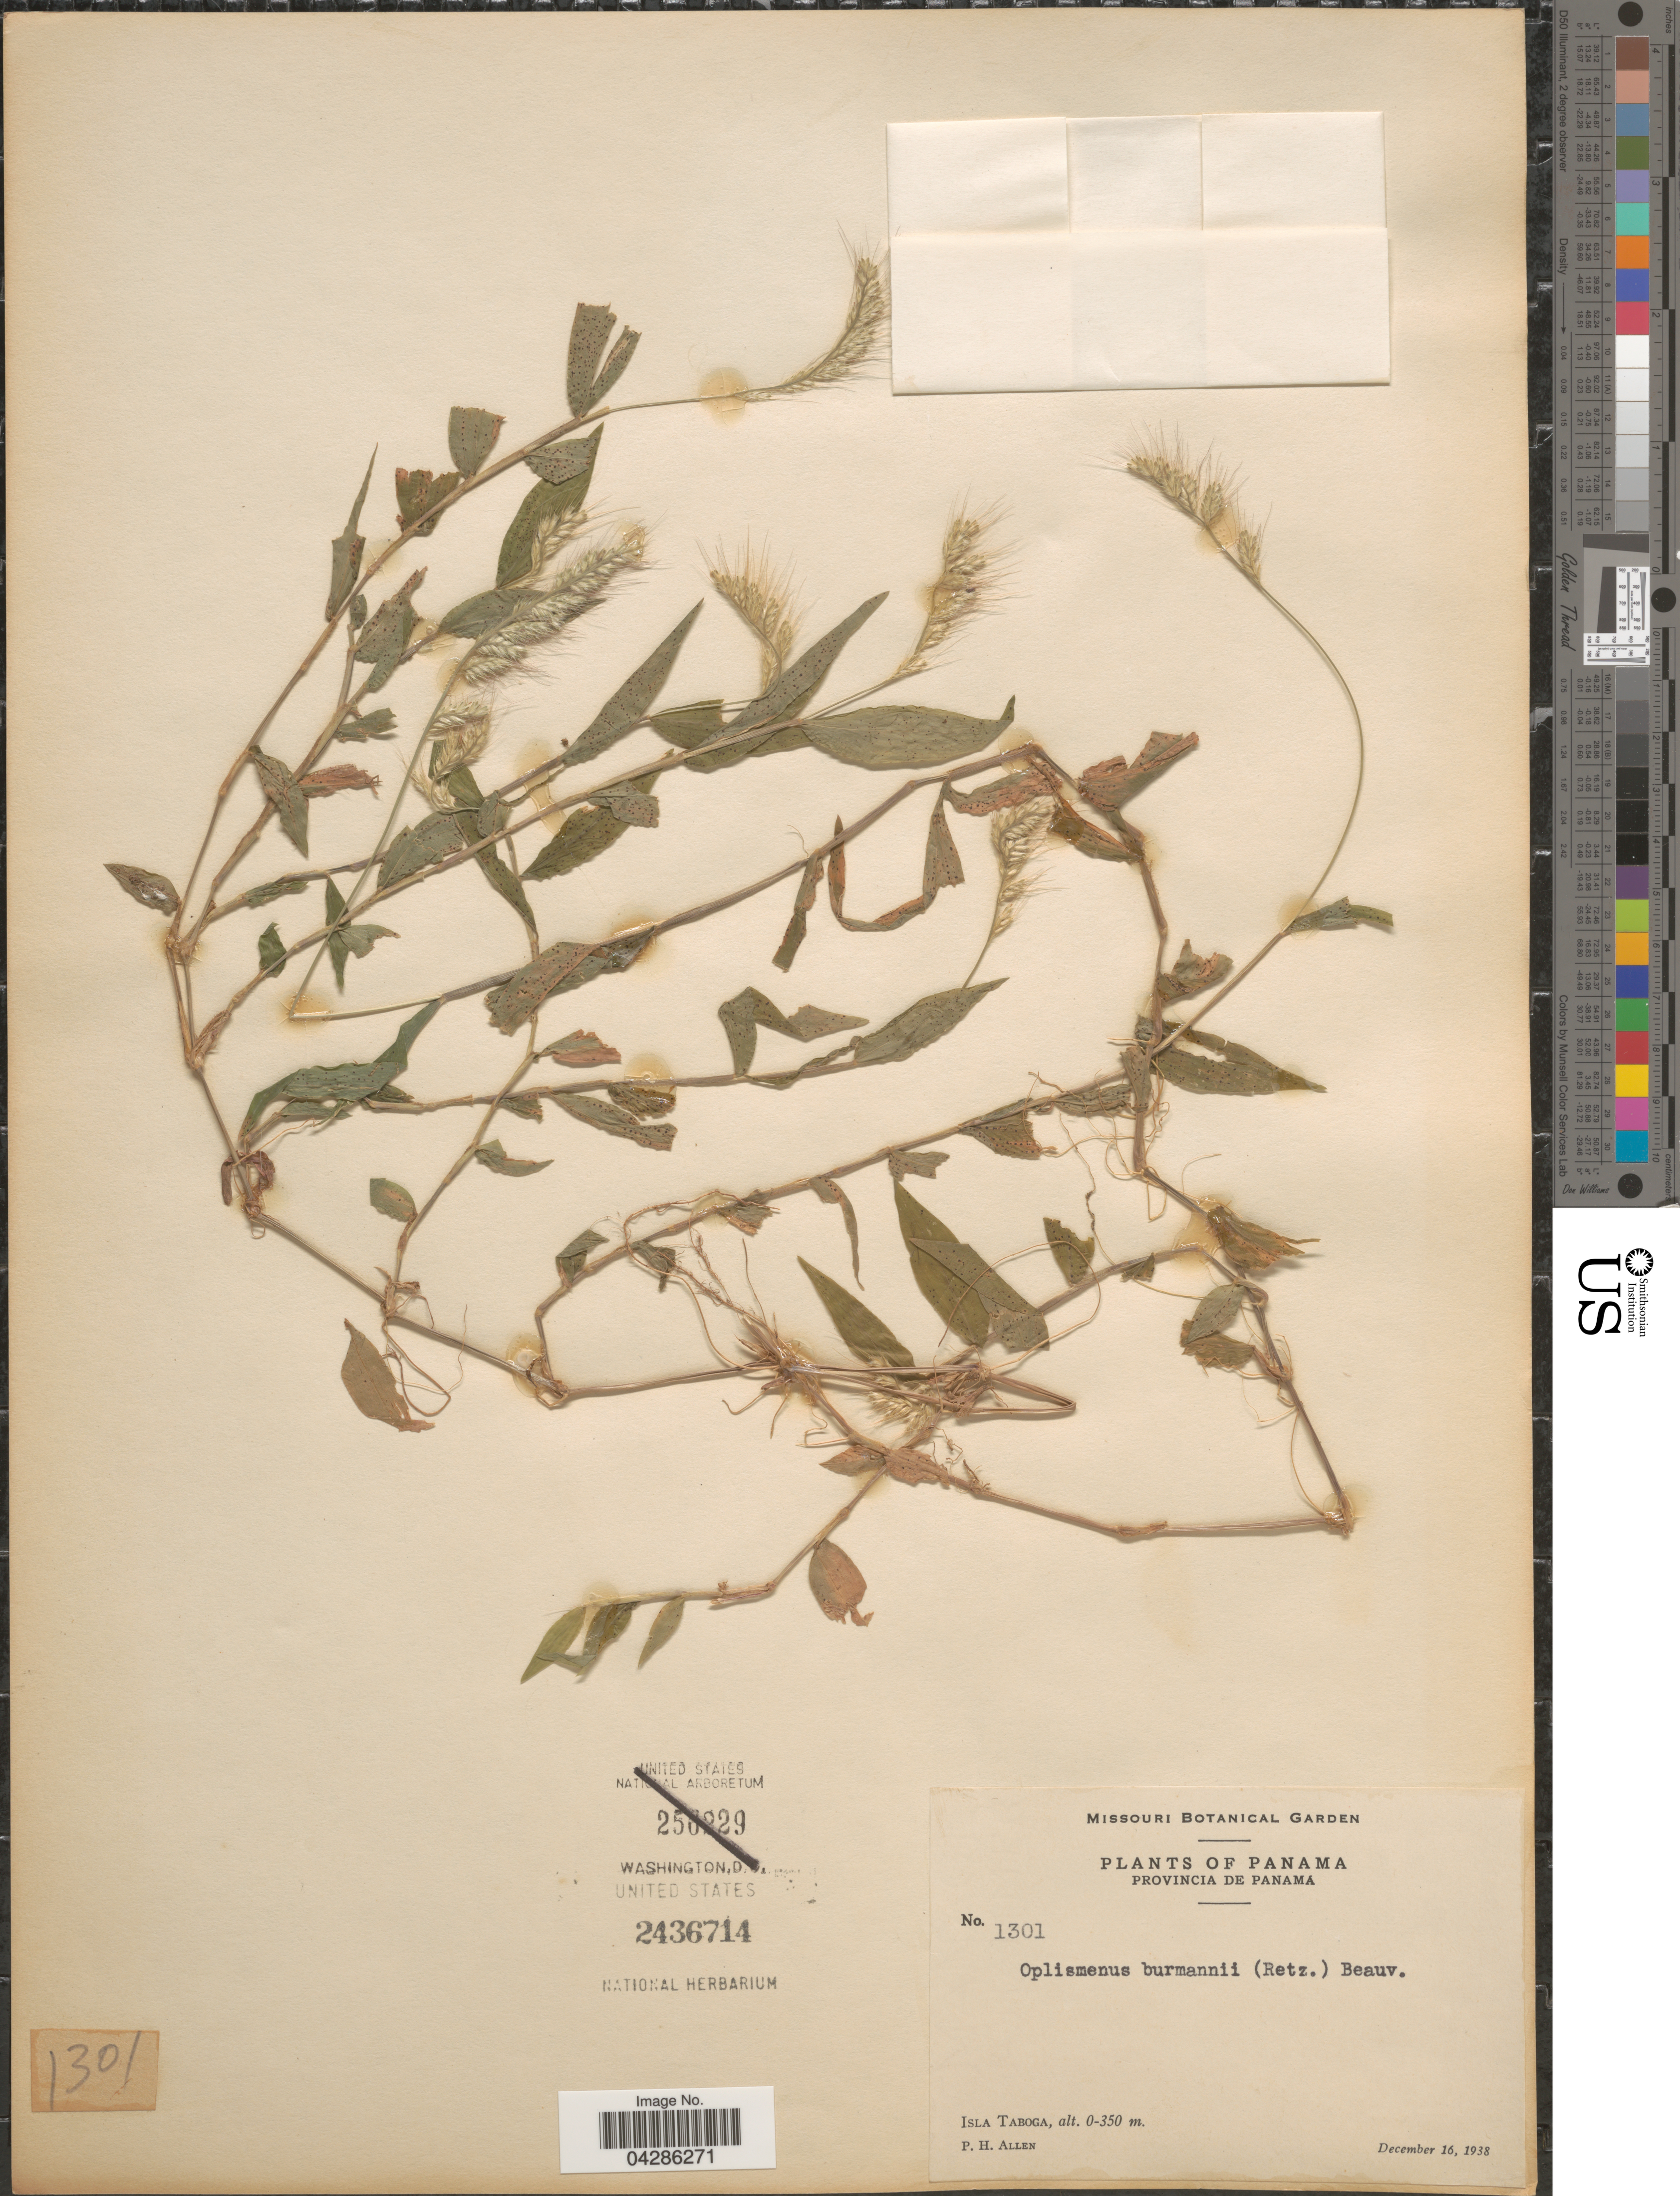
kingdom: Plantae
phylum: Tracheophyta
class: Liliopsida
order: Poales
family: Poaceae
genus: Oplismenus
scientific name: Oplismenus burmannii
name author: (Retz.) P. Beauv.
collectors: P. H. Allen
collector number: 1301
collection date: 1938-12-16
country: Panama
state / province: Panamá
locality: Isla Taboga.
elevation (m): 0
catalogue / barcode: US 2436714